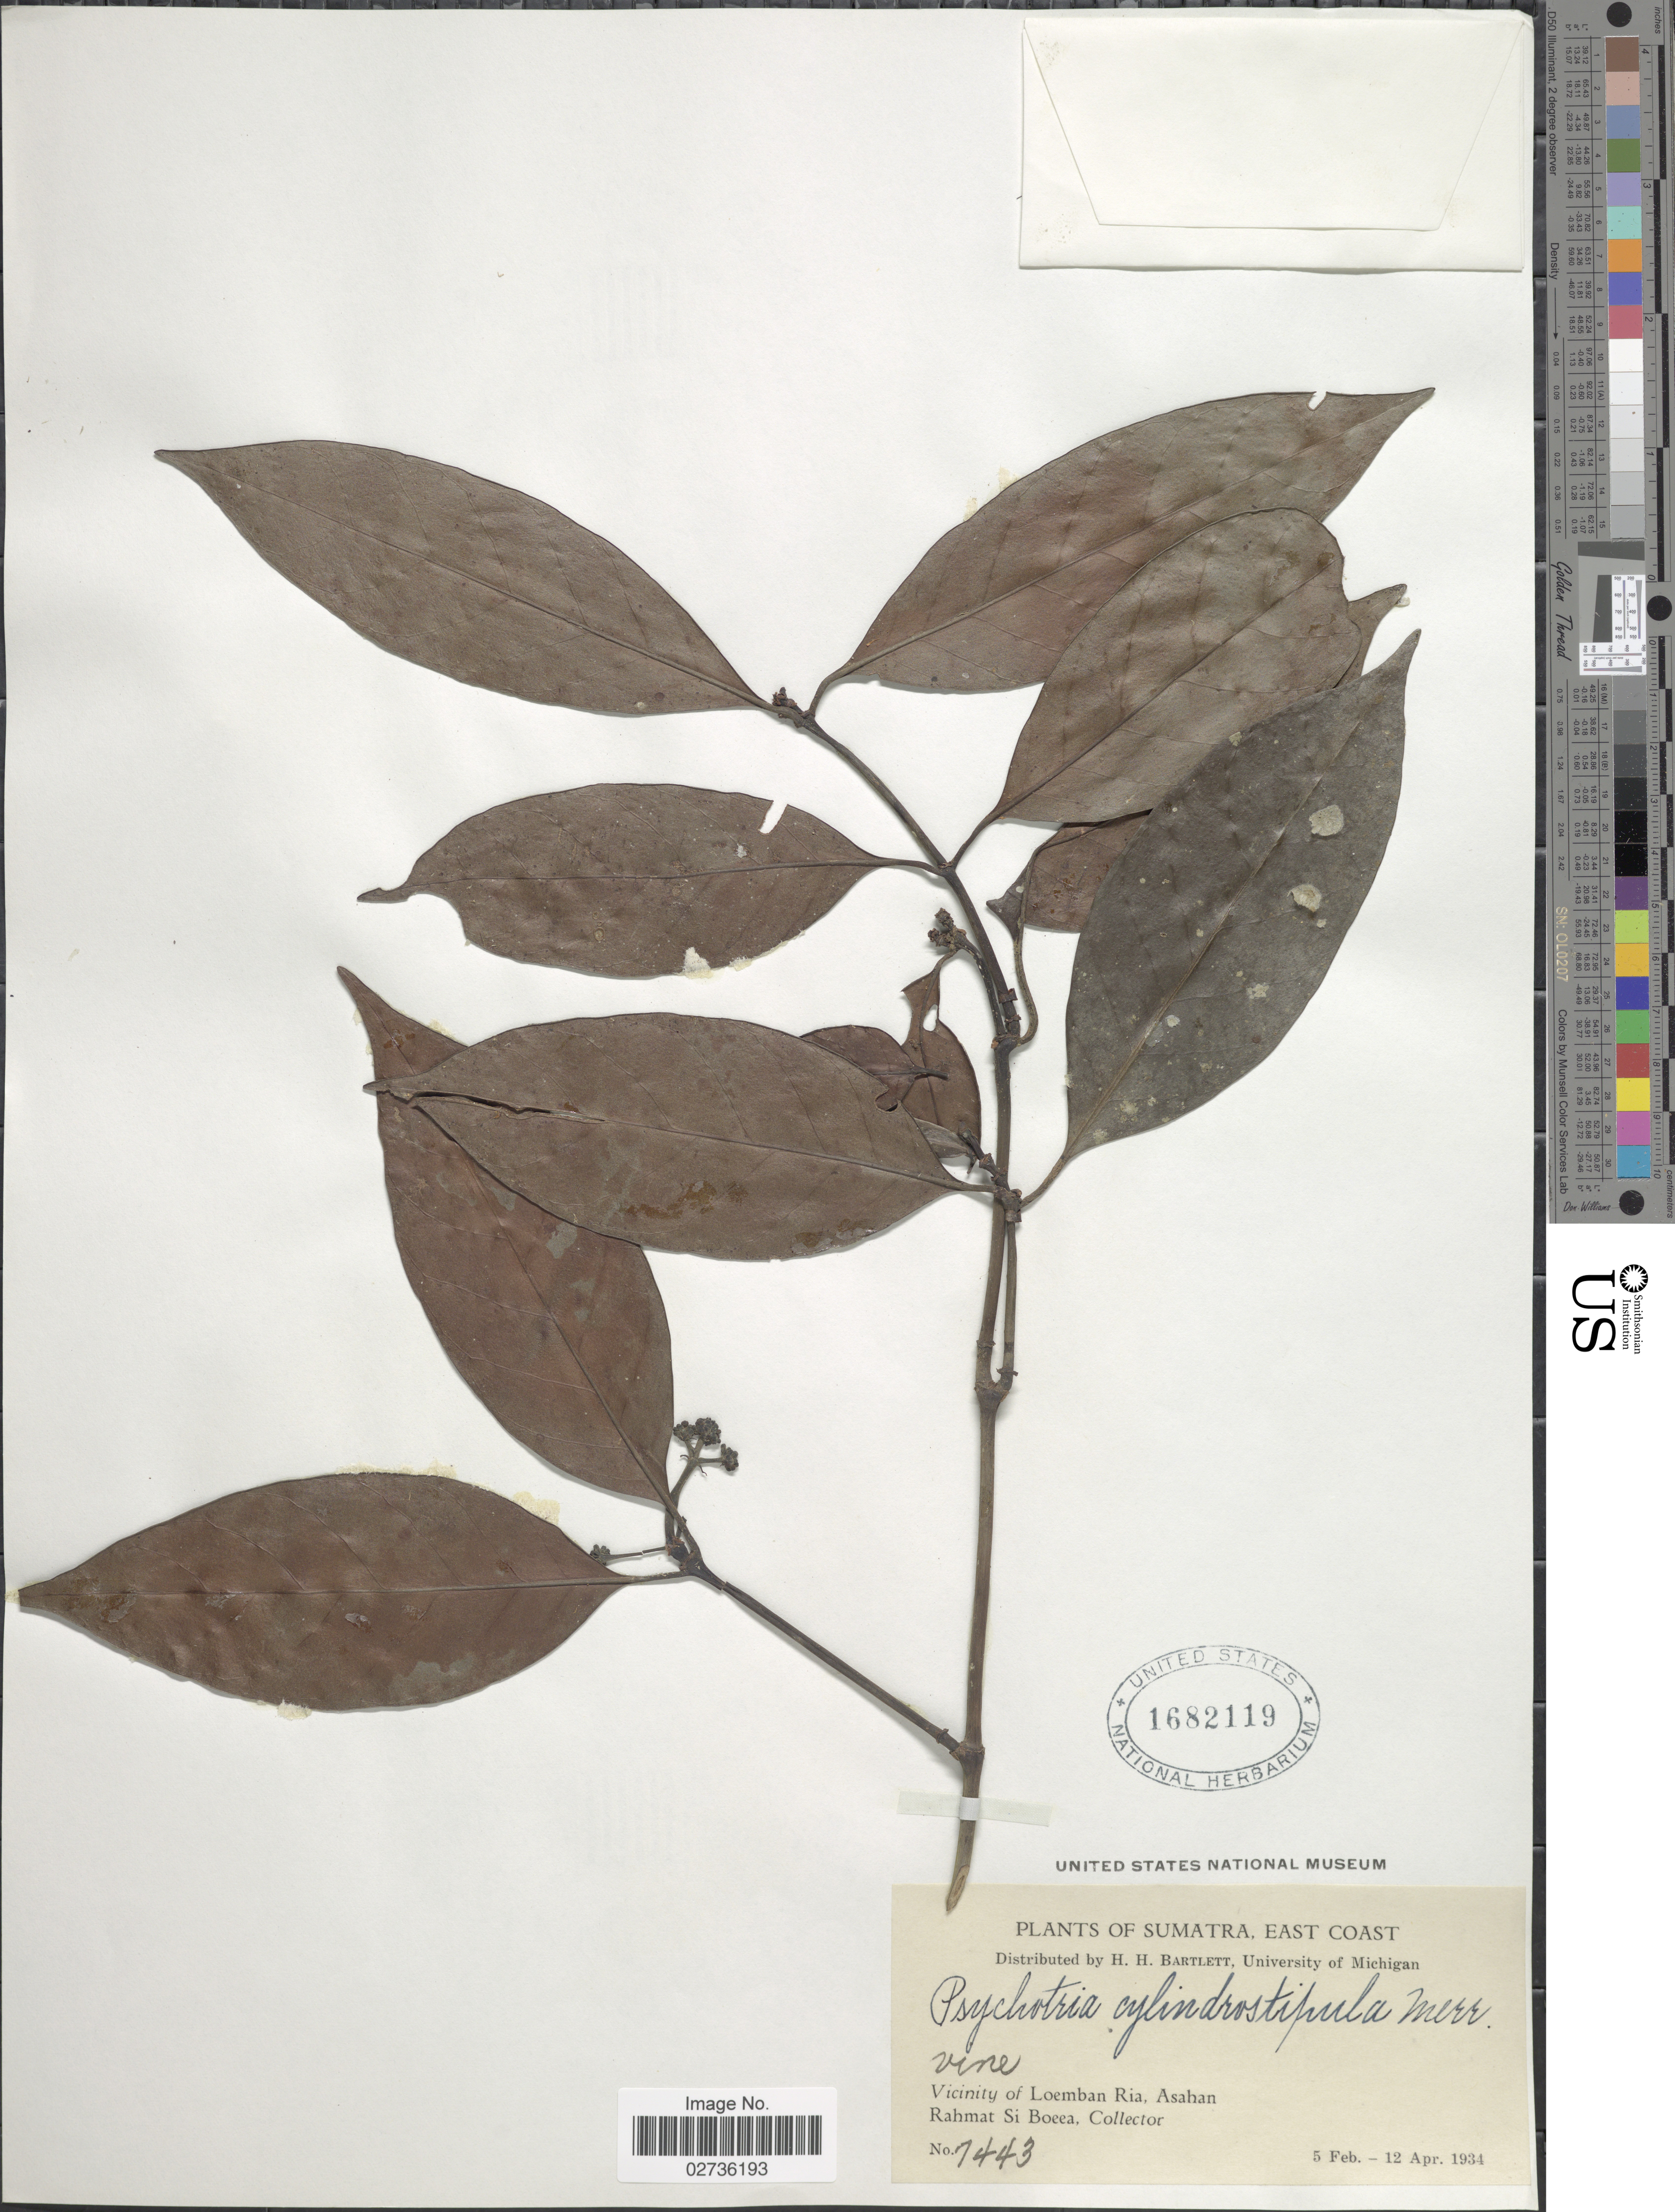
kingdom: Plantae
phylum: Tracheophyta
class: Magnoliopsida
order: Gentianales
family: Rubiaceae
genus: Psychotria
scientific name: Psychotria cylindrostipula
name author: Merr.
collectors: Rahmat Si Boeea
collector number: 7443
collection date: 1934-02-05/1934-04-12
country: Indonesia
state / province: Sumatra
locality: East Coast. Vicinity of Loemban Ria, Asahan.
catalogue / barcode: US 1682119